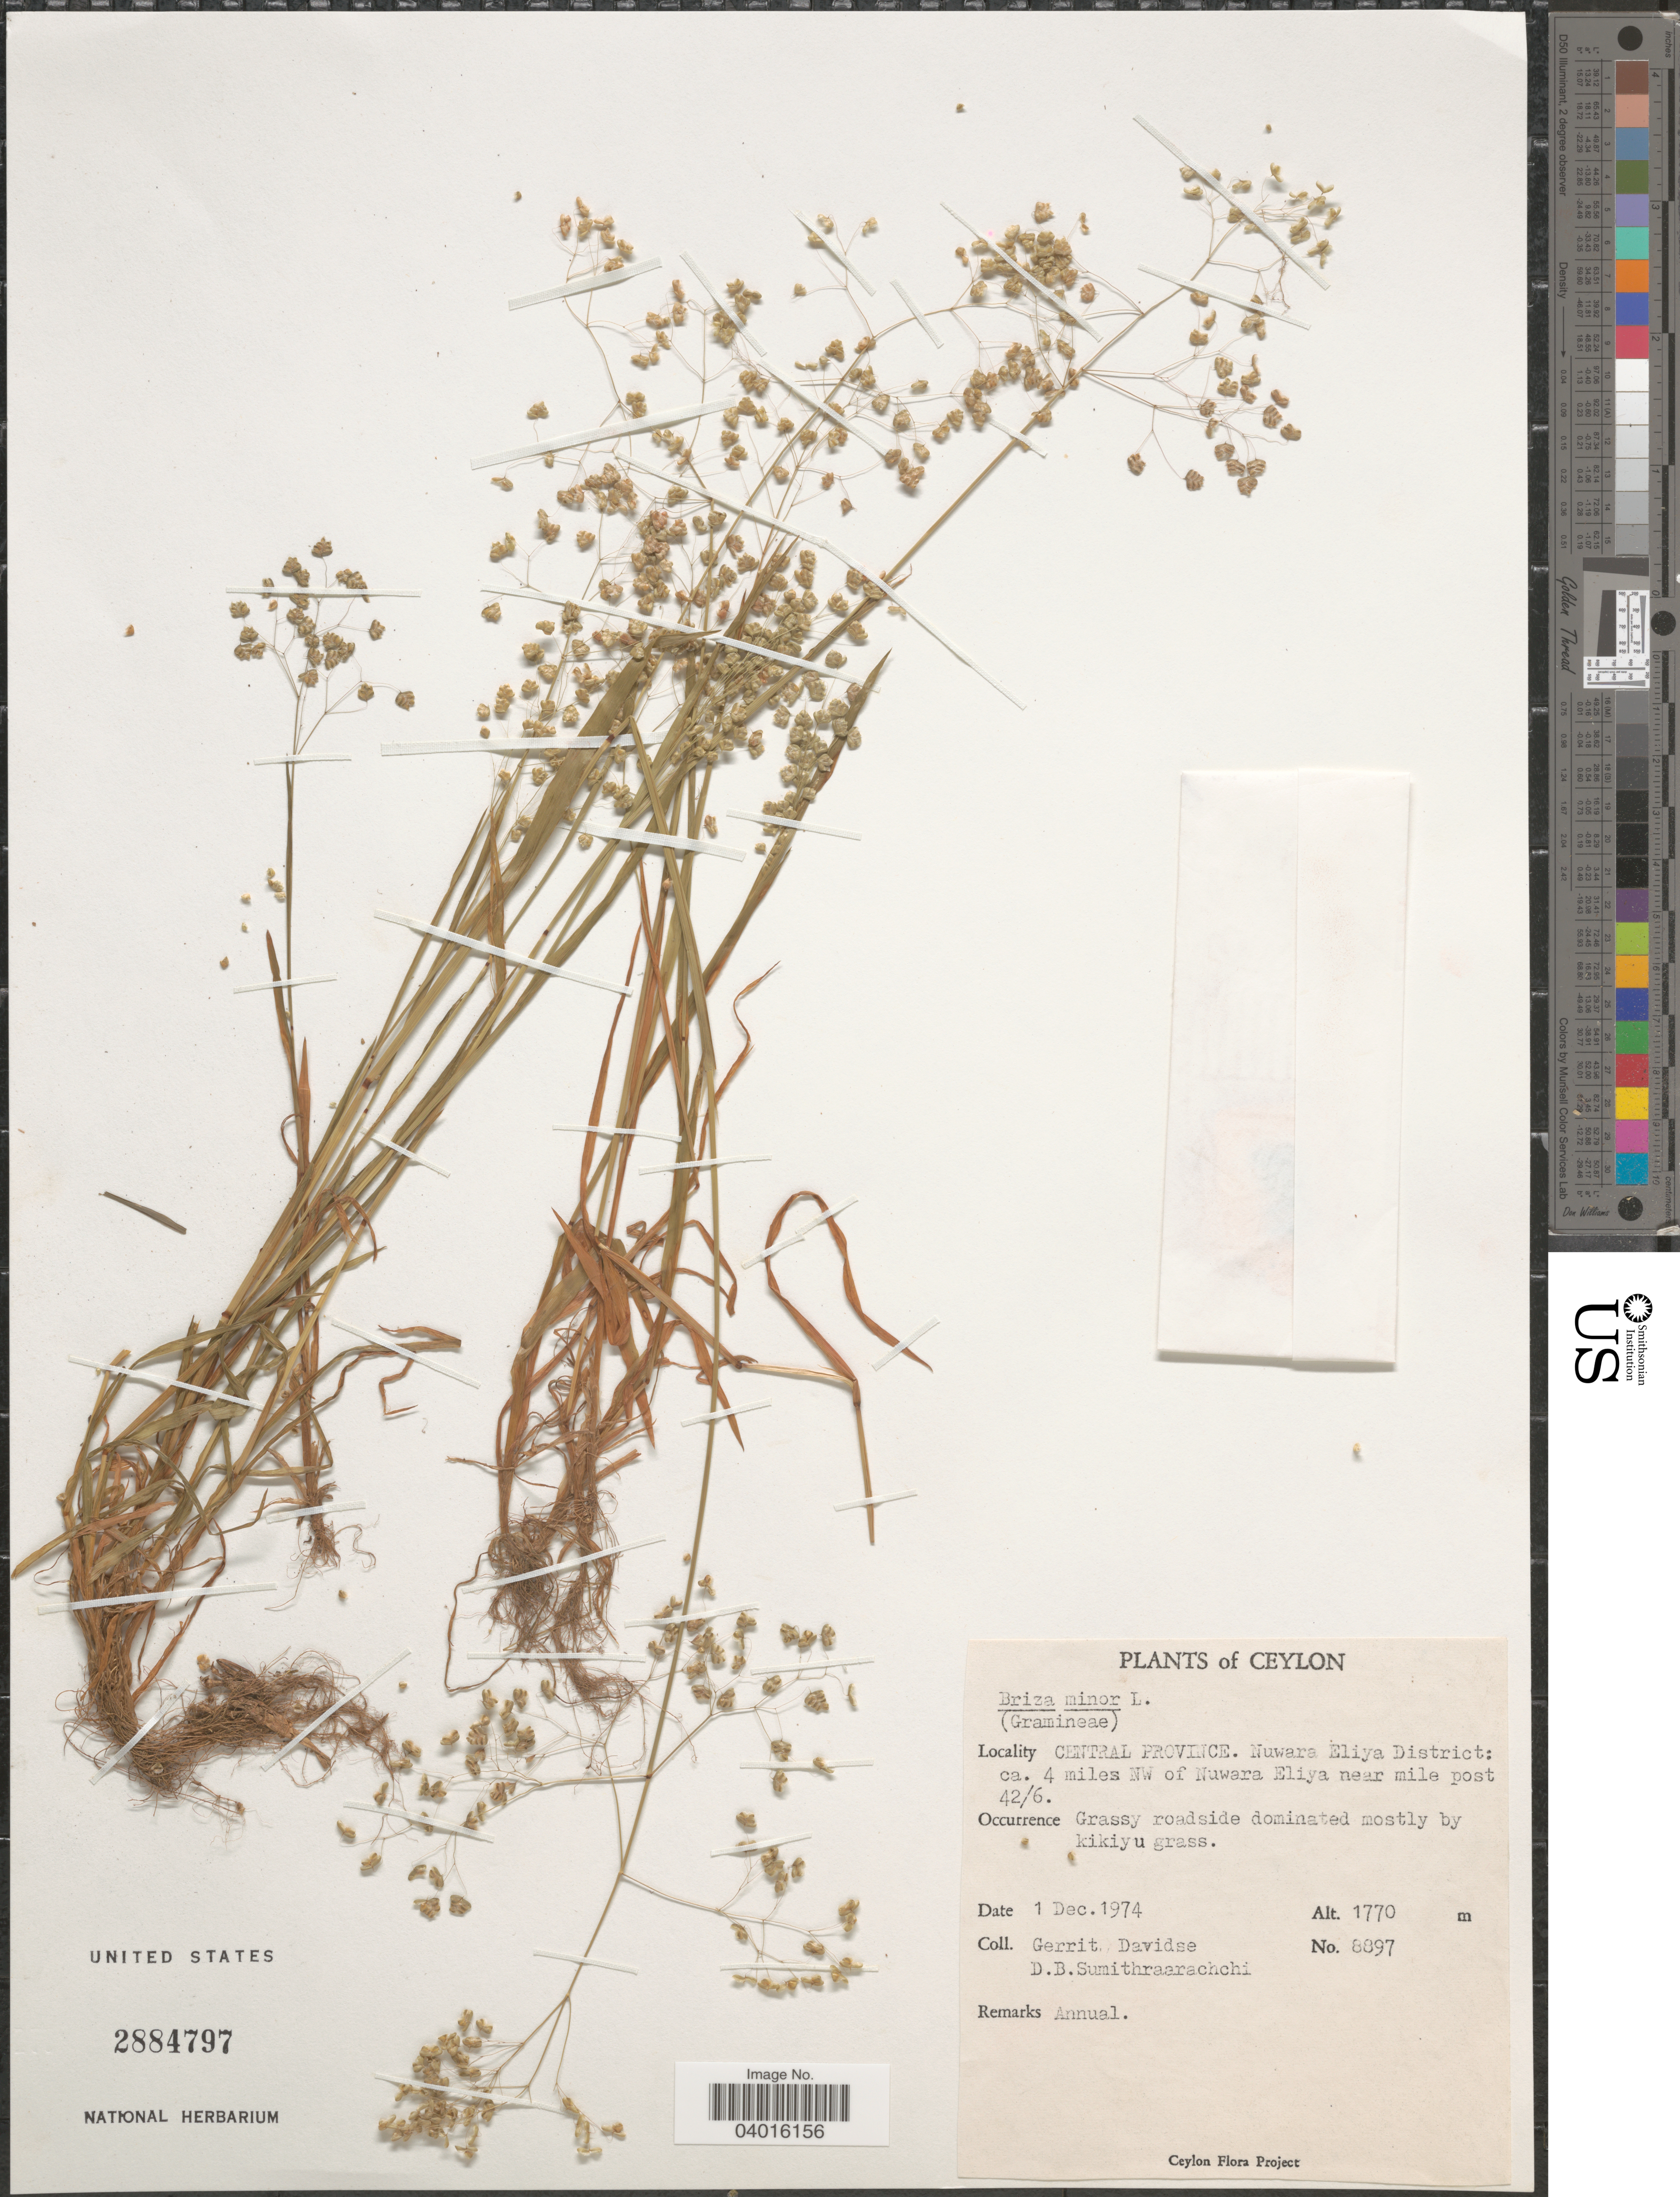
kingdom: Plantae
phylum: Tracheophyta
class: Liliopsida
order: Poales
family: Poaceae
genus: Briza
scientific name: Briza minor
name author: L.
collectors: G. Davidse & D. B. Sumithraarachchi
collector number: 8897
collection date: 1974-12-01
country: Sri Lanka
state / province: Central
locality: Ceylon. Nuwara Eliya District: ca. 4 miles NW of Nuwara Eliya near mile post 42/6.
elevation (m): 1770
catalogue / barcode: US 2884797